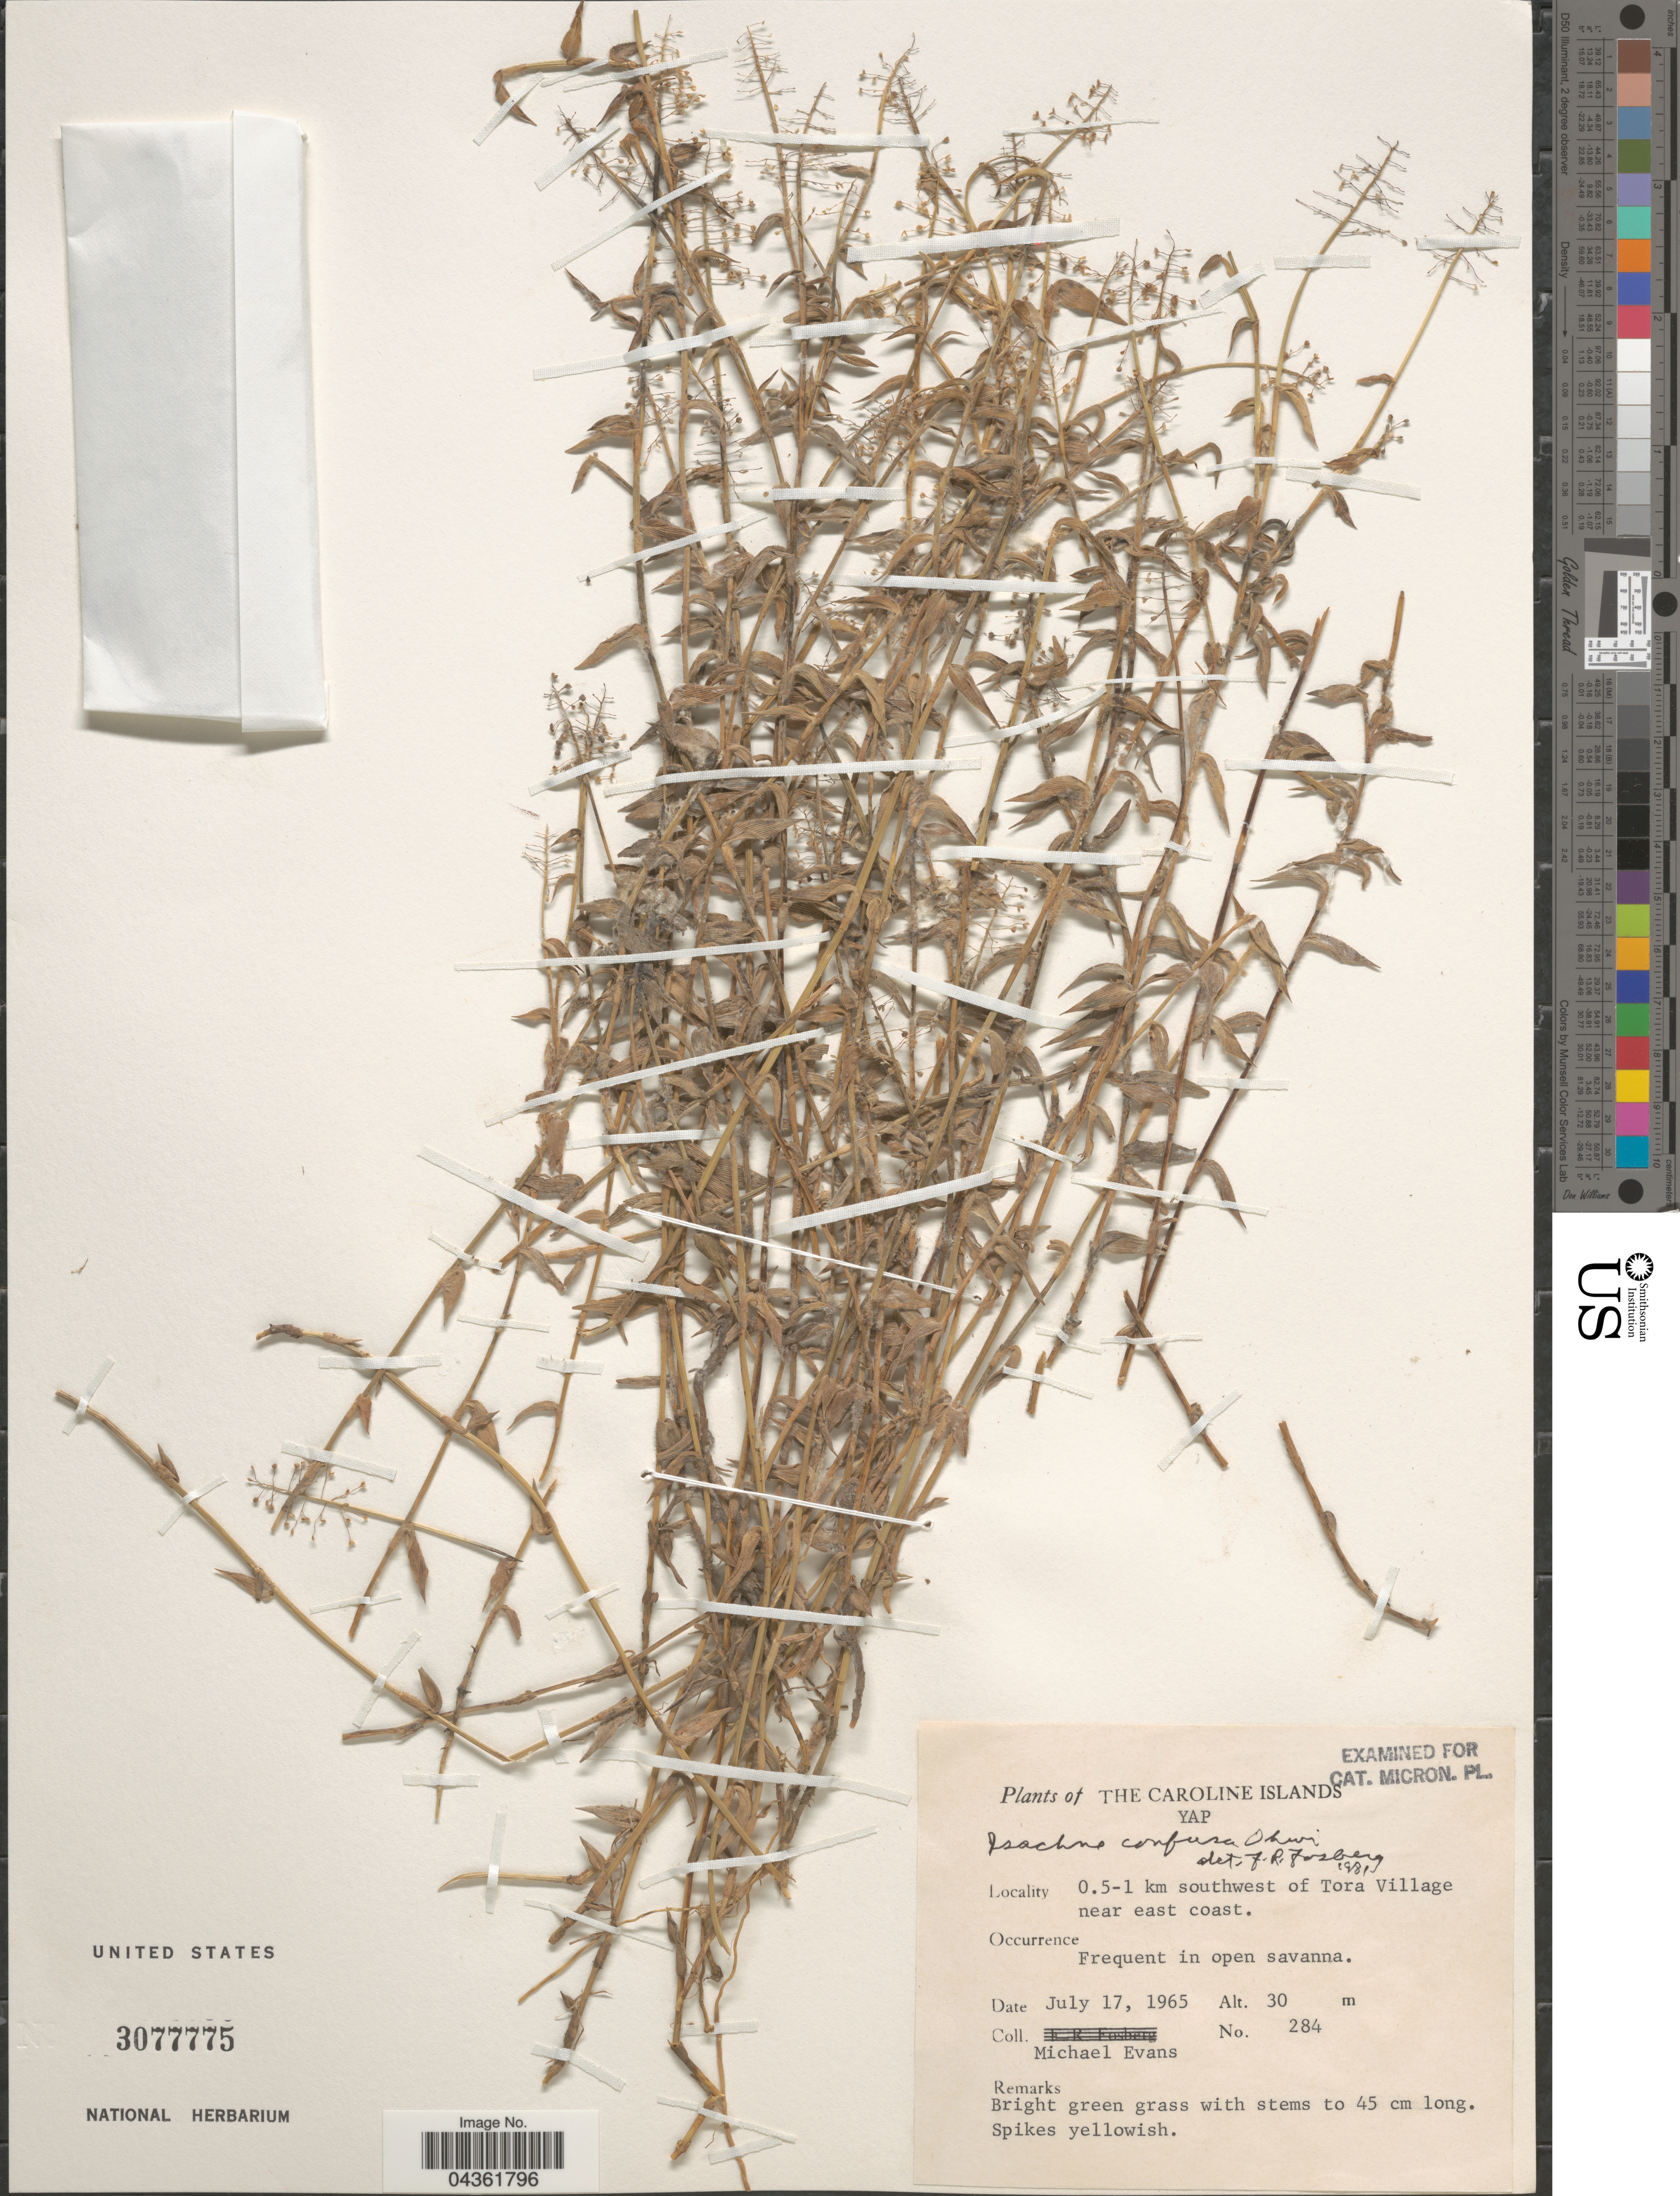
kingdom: Plantae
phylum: Tracheophyta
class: Liliopsida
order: Poales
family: Poaceae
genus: Isachne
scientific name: Isachne confusa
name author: Ohwi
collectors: M. Evans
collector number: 284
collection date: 1965-07-17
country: Micronesia, Federated States of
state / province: Yap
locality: The Caroline Islands. 0.5-1 km southwest of Tora Village near east coast. Frequent in open savanna.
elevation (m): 30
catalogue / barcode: US 3077775